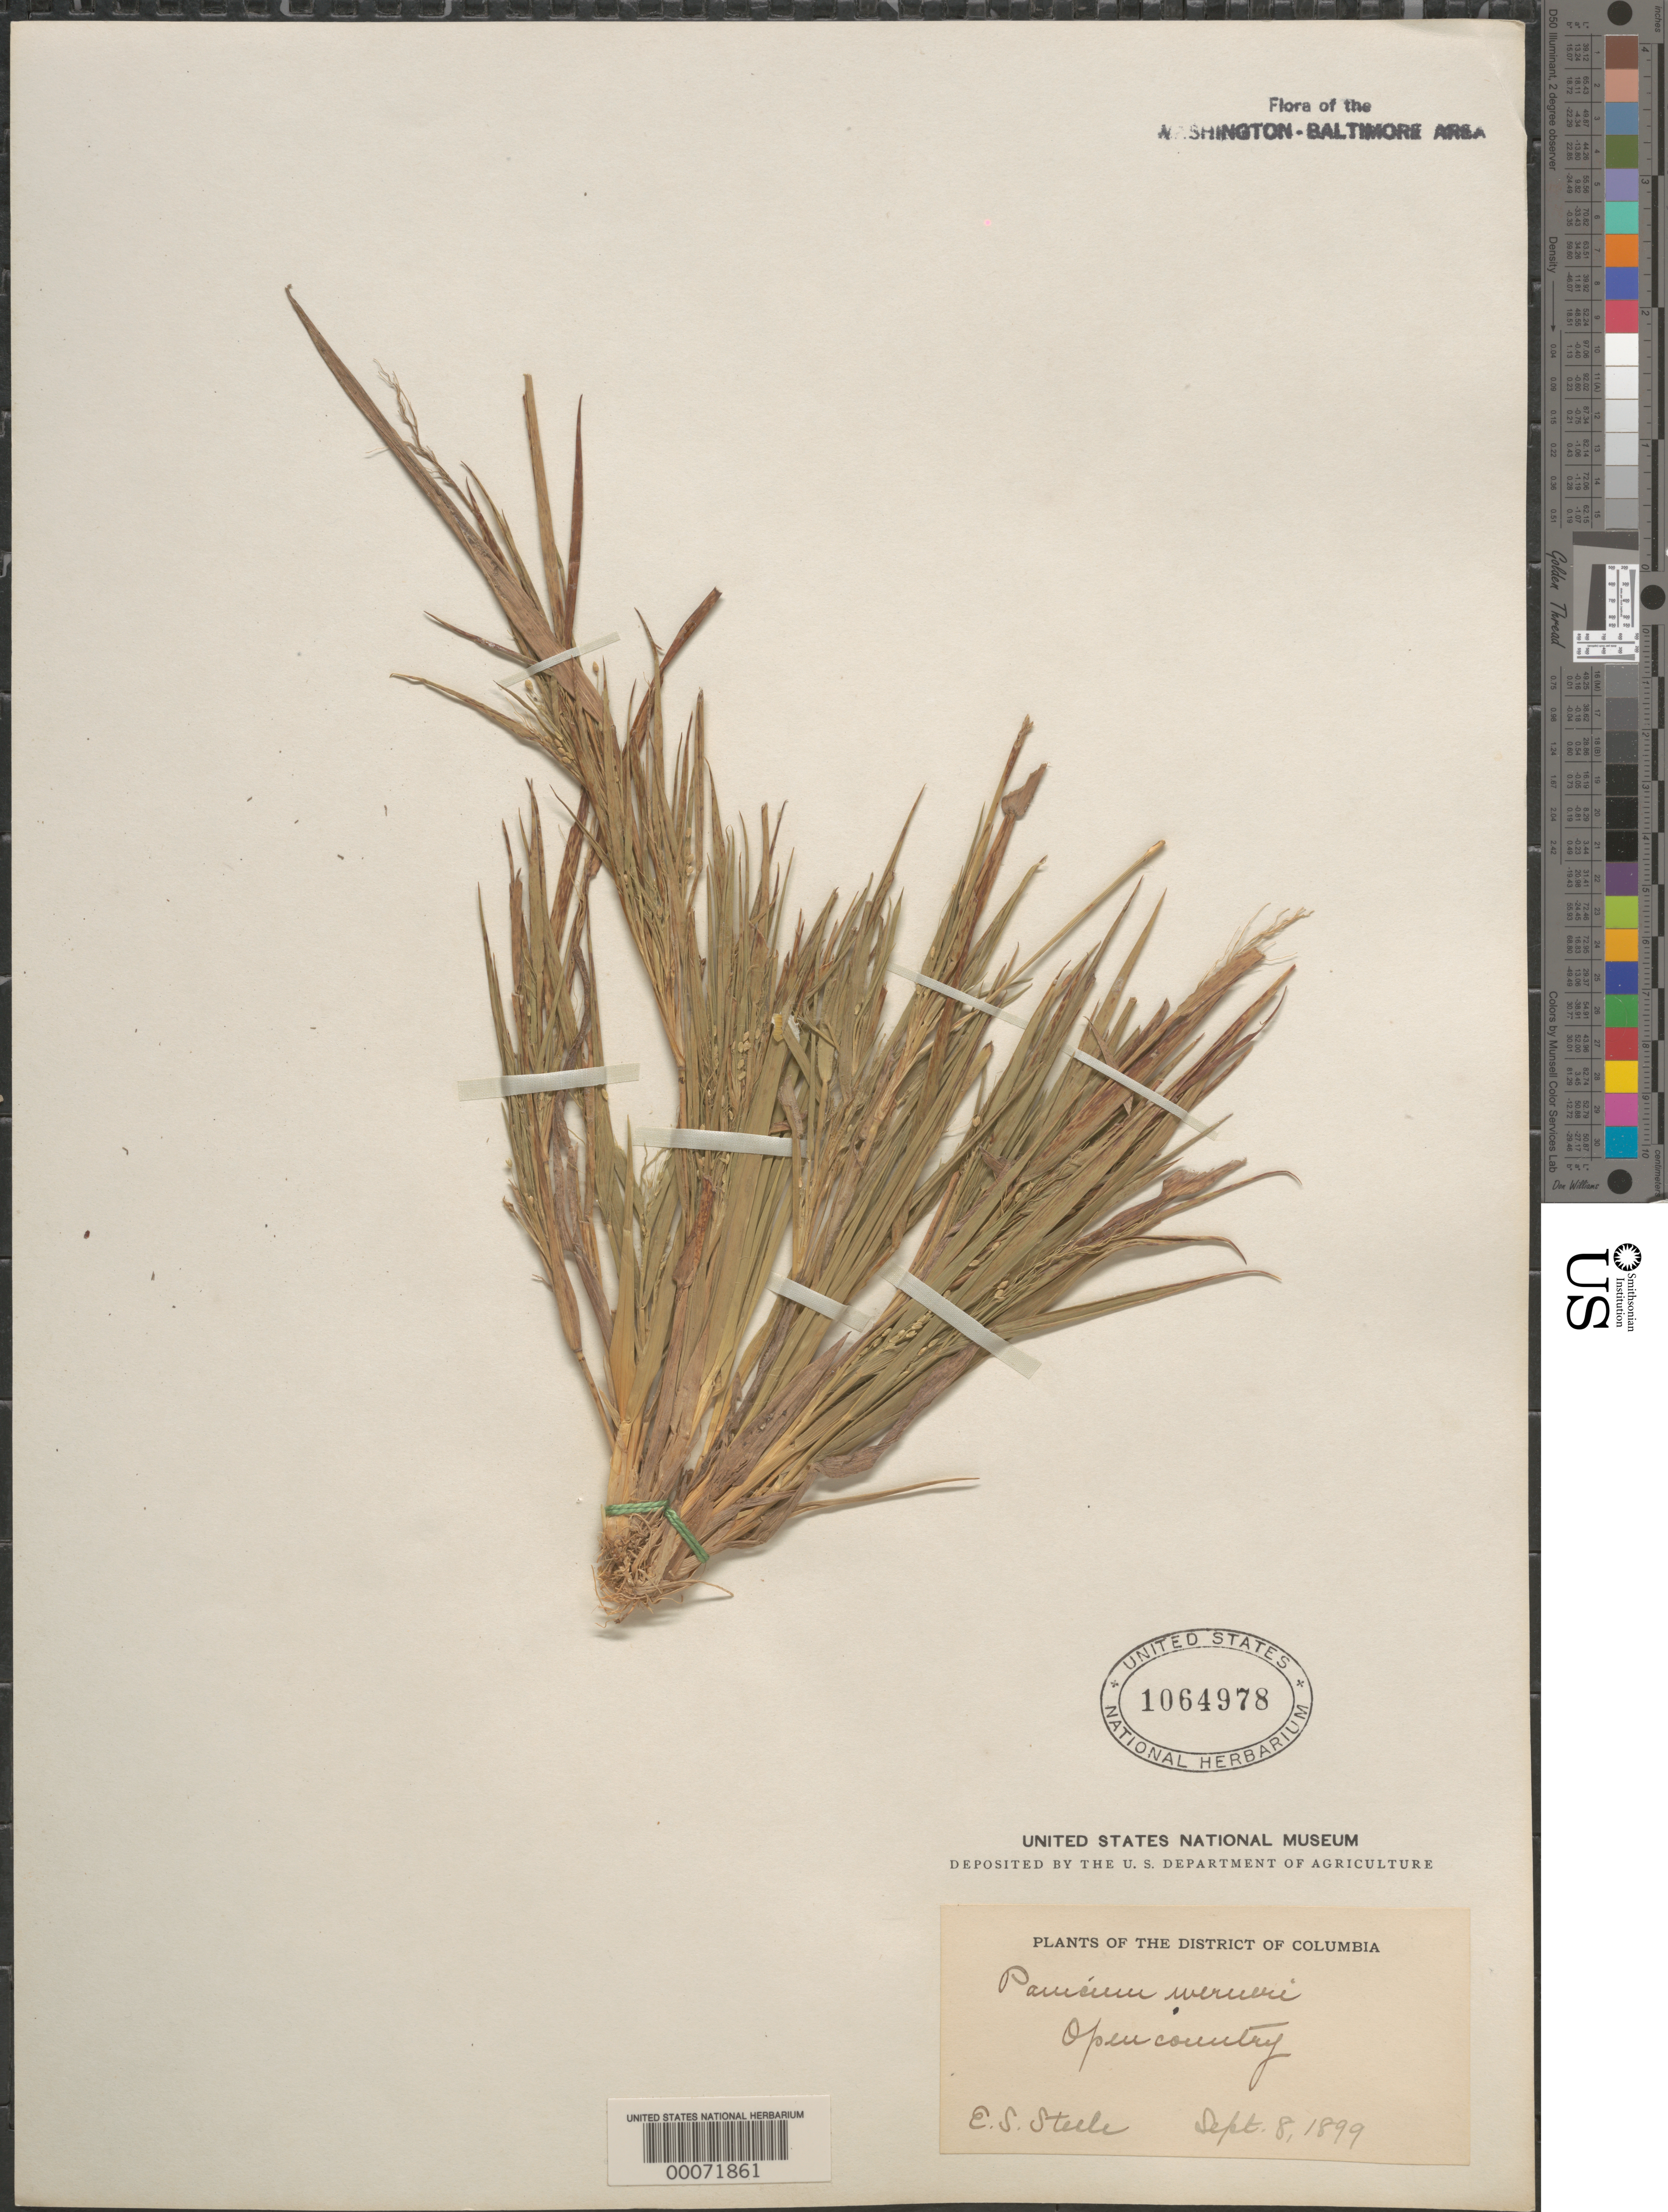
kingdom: Plantae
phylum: Tracheophyta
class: Liliopsida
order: Poales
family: Poaceae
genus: Dichanthelium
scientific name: Dichanthelium linearifolium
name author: (Scribn.) Gould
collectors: E. Steele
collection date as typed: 08 Sep 1899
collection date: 1899-09-08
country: United States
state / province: District of Columbia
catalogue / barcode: US 1064978